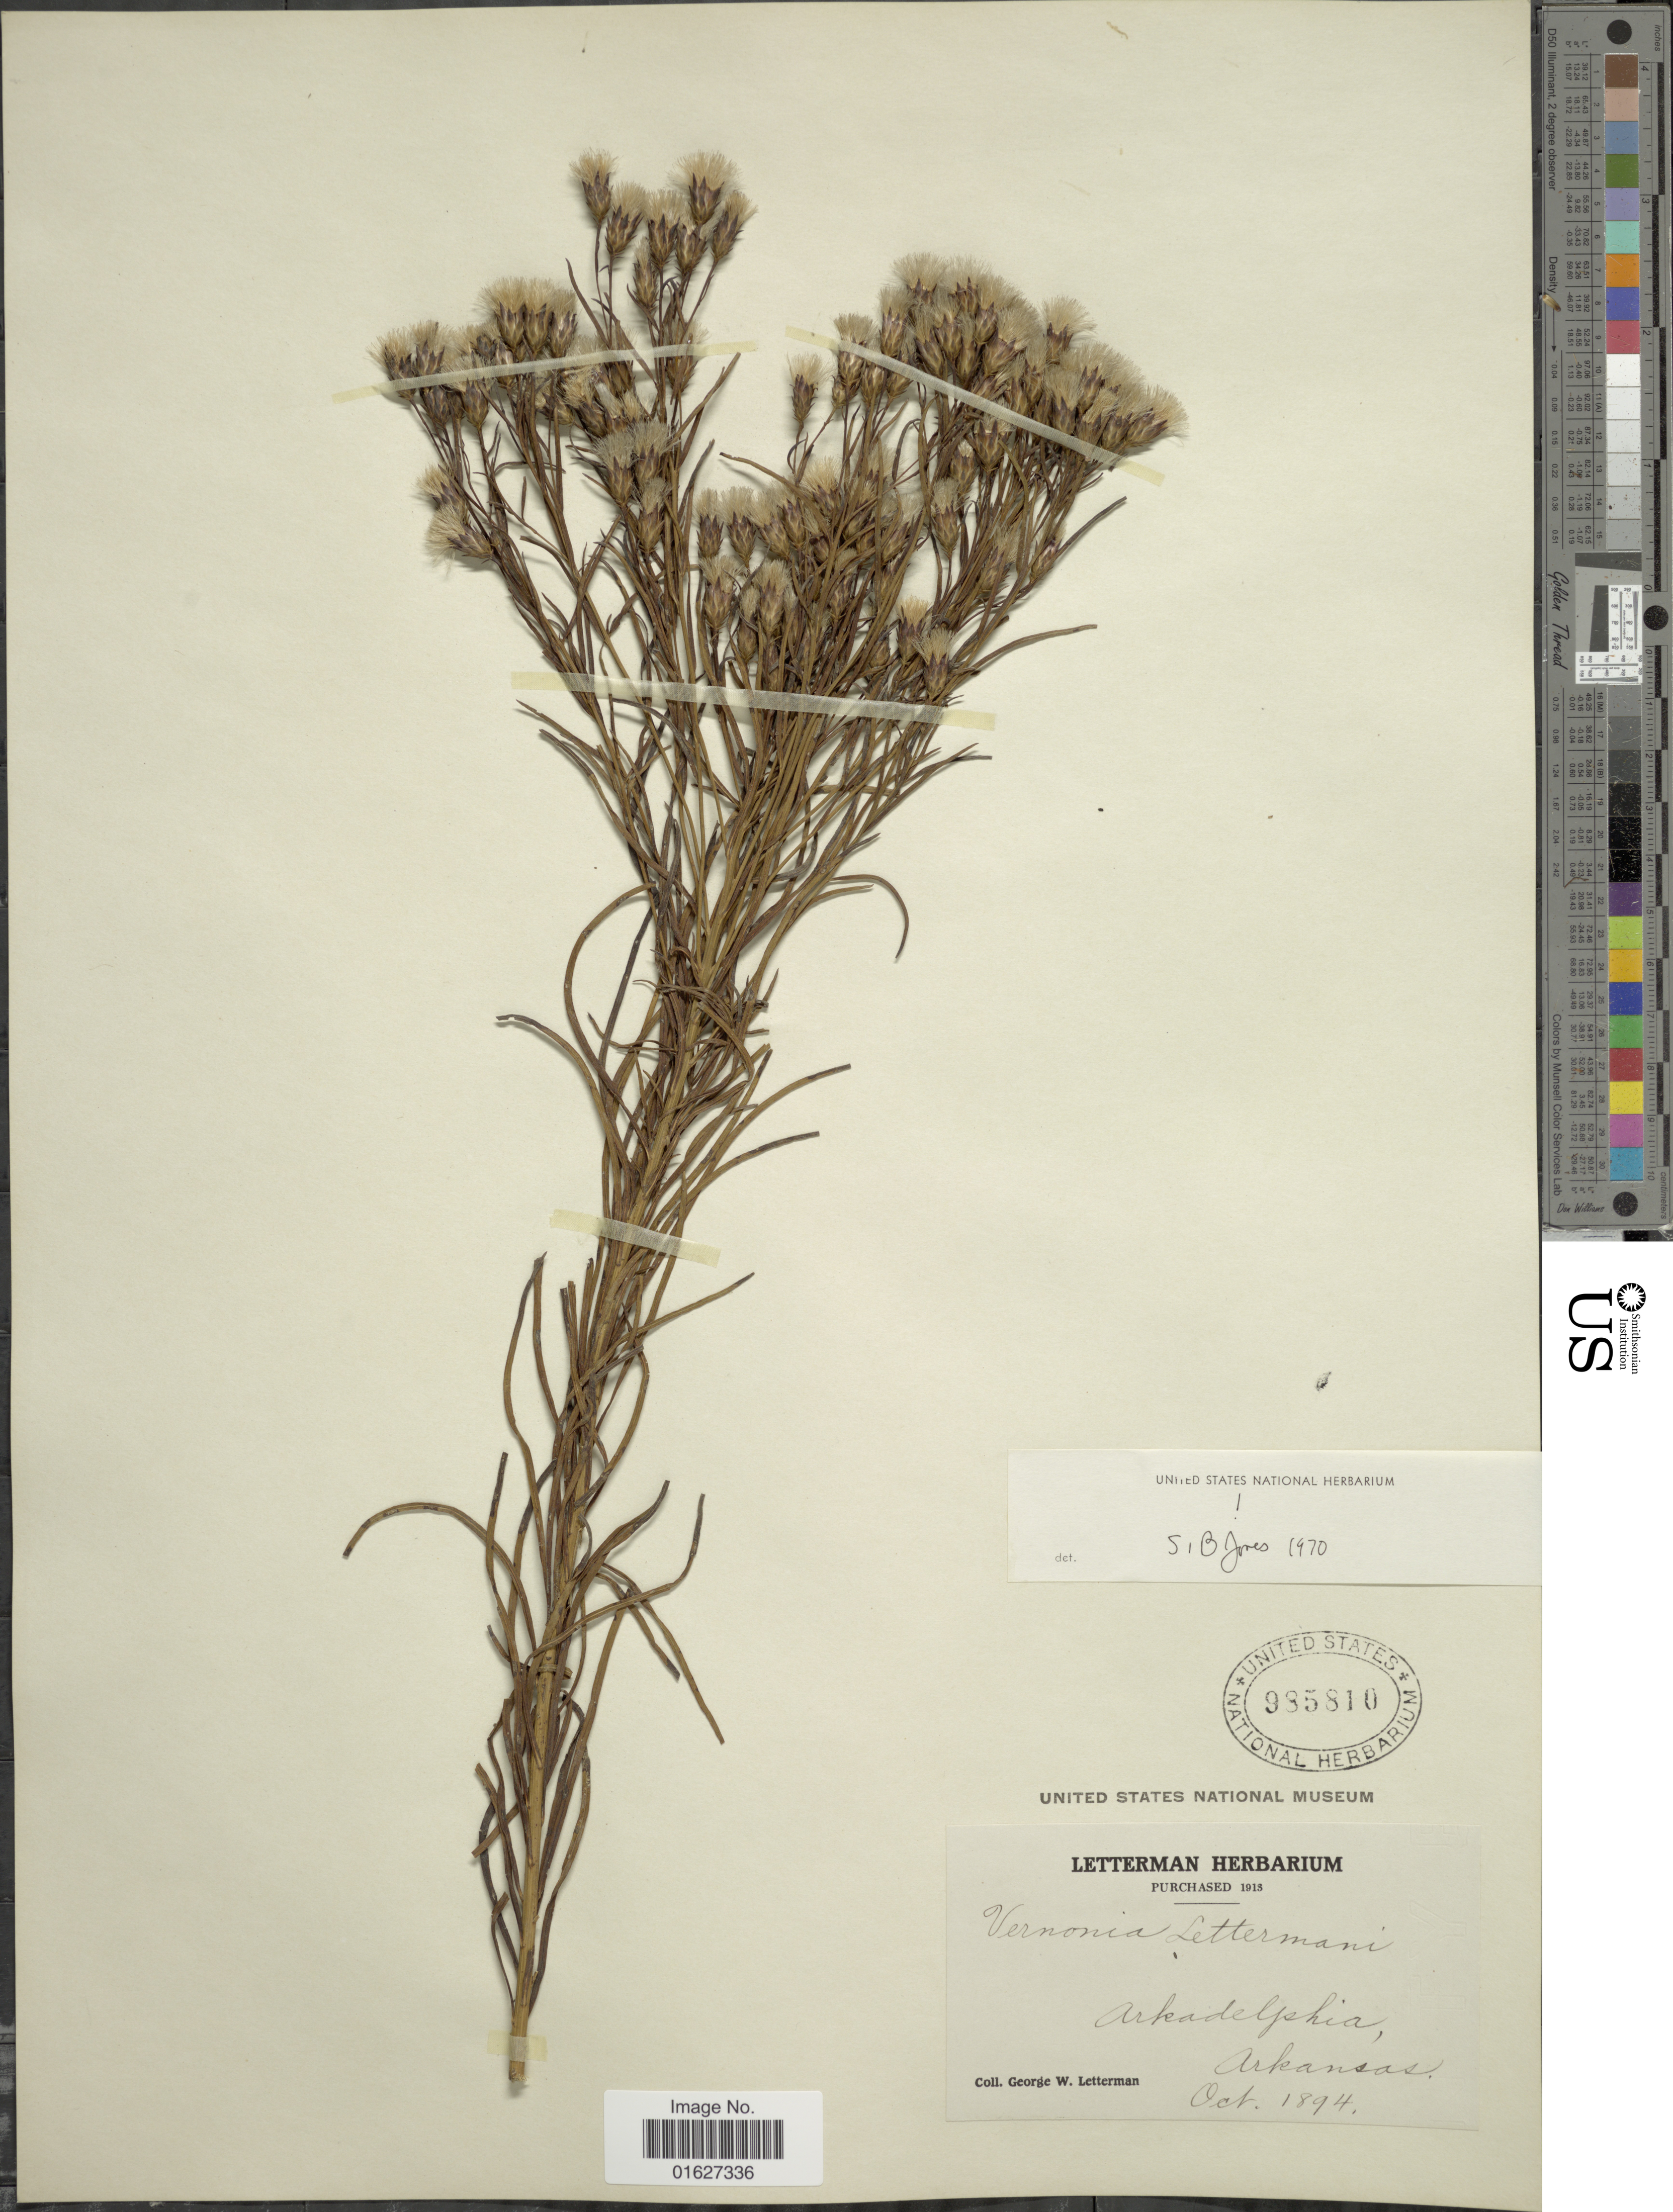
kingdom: Plantae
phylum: Tracheophyta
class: Magnoliopsida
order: Asterales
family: Asteraceae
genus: Vernonia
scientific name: Vernonia lettermannii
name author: Engelm. ex A. Gray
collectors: G. W. Letterman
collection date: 1894-10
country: United States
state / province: Arkansas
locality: Arkadelphia. Arkansas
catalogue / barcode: US 985810